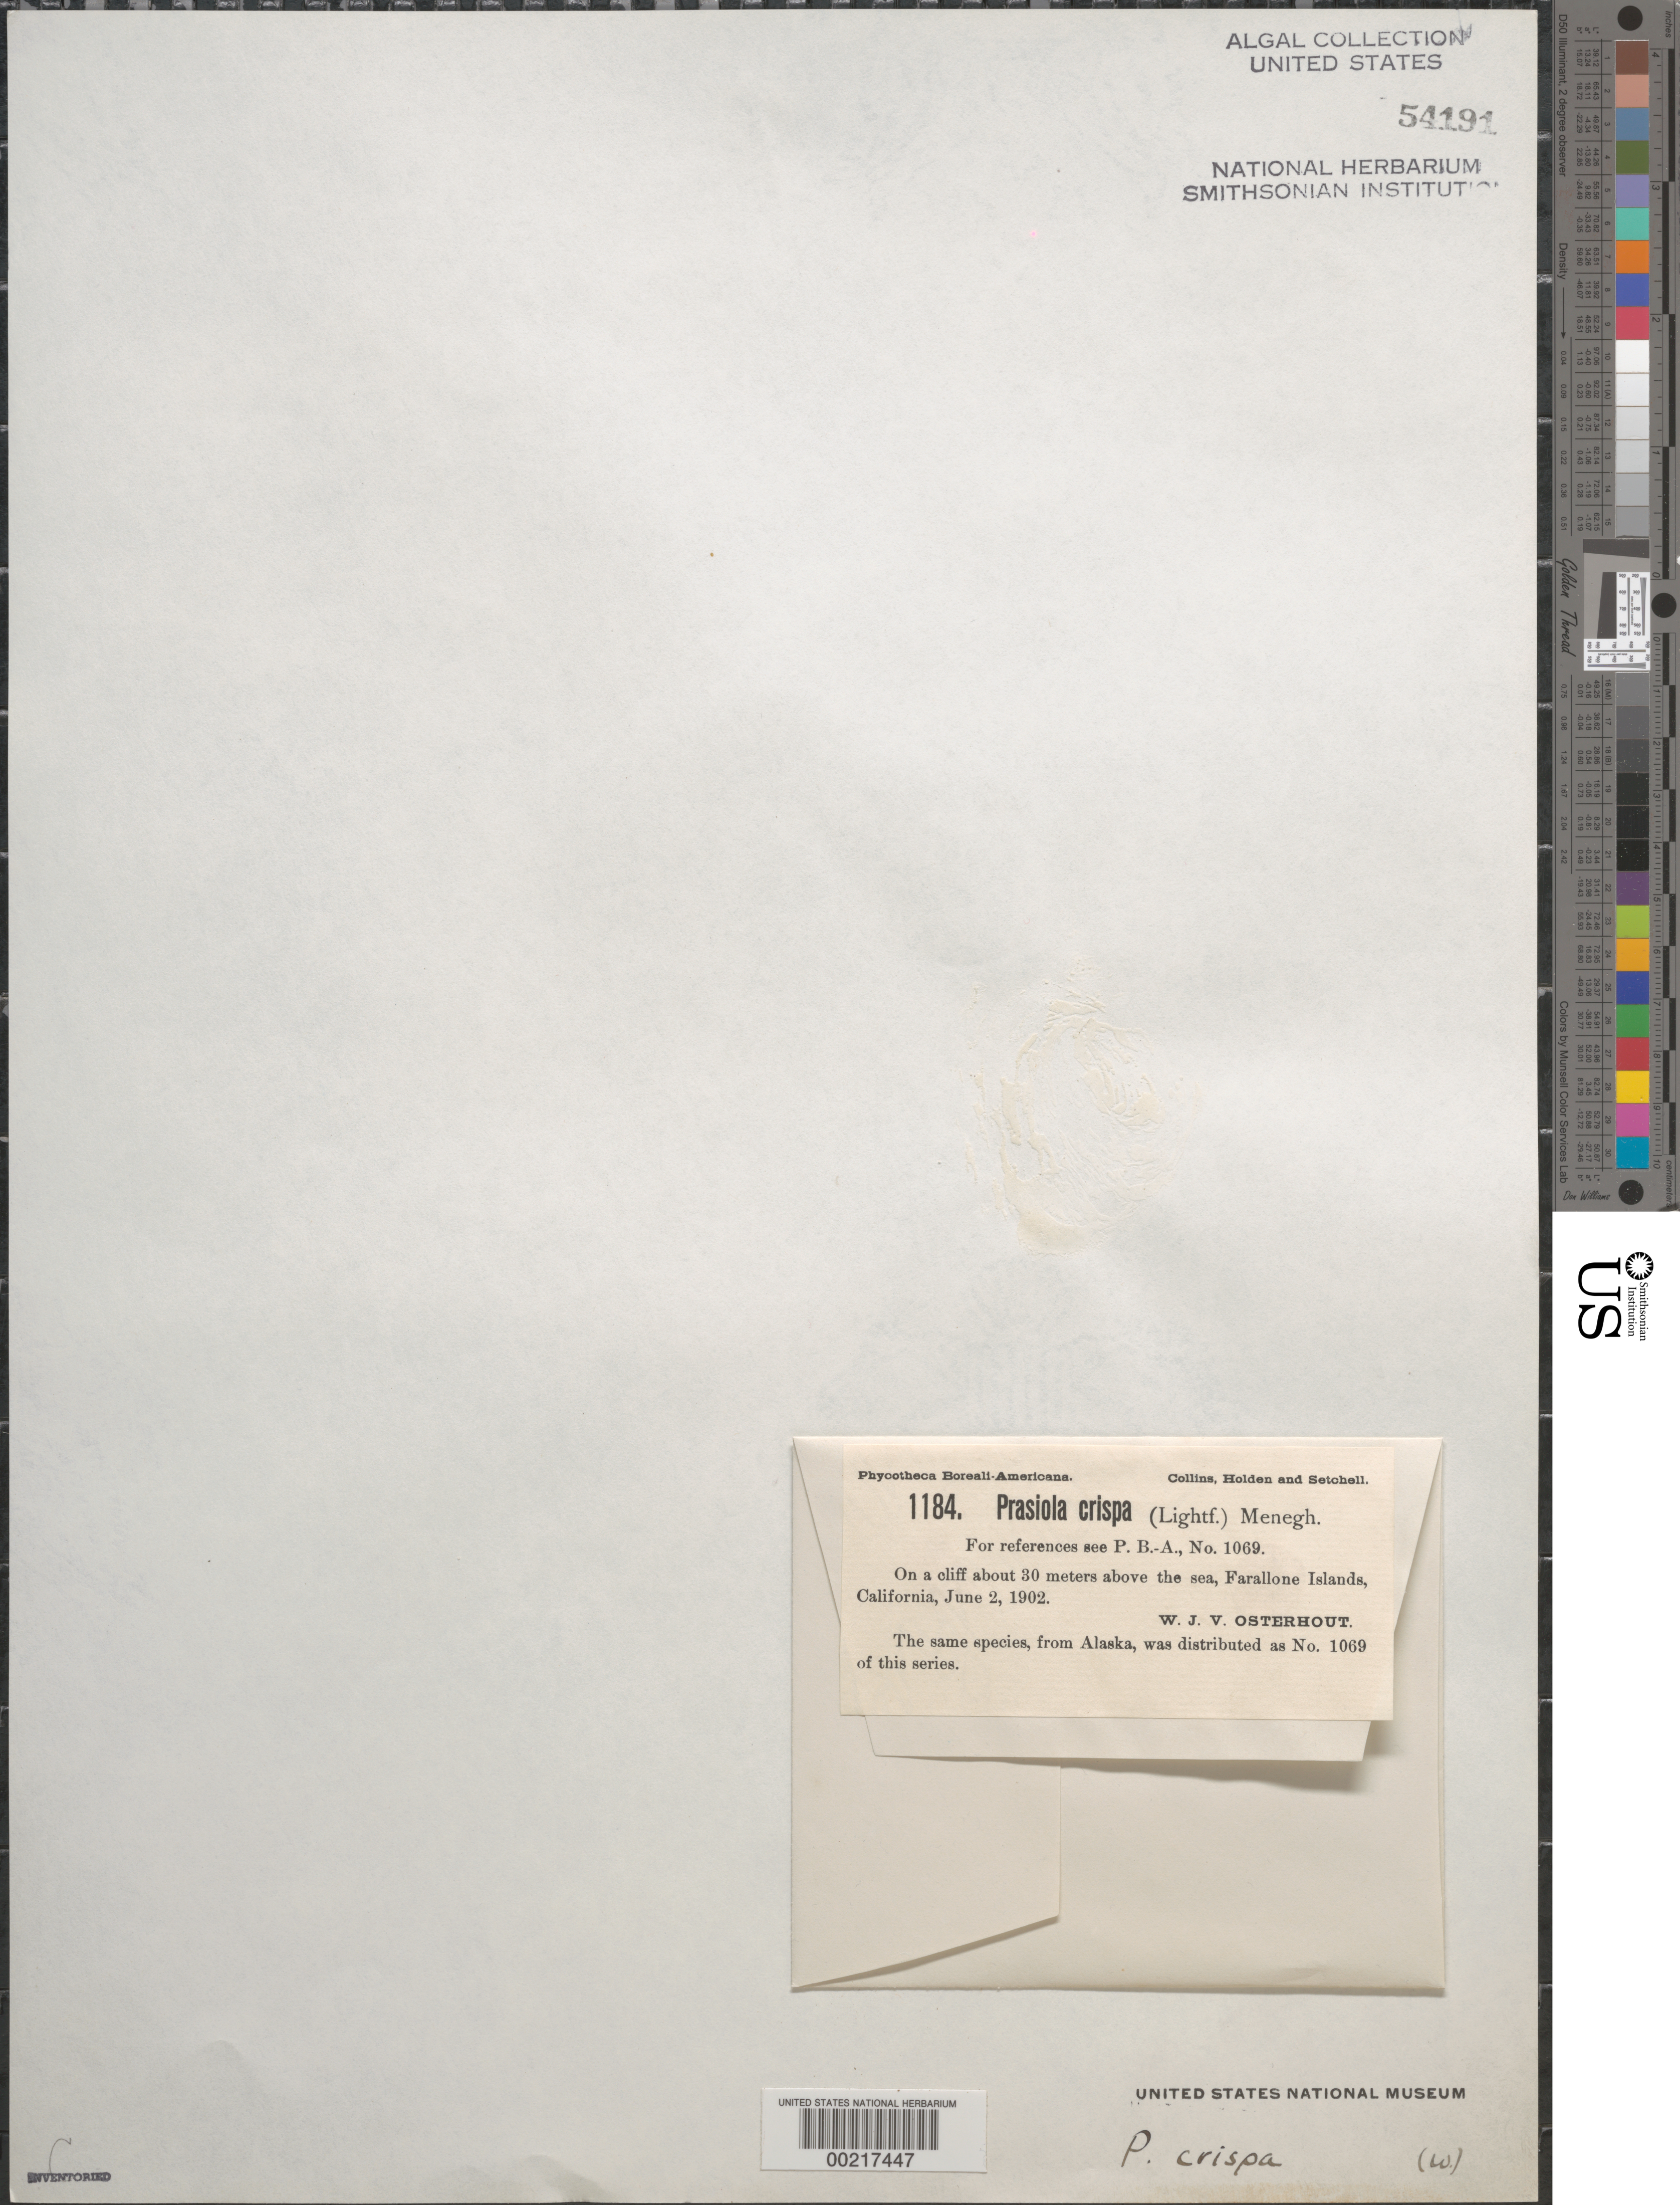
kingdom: Plantae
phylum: Chlorophyta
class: Trebouxiophyceae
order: Prasiolales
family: Prasiolaceae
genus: Prasiola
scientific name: Prasiola crispa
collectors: W. Osterhout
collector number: PB-A 1184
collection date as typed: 02 Jun 1902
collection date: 1902-06-02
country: United States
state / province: California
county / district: San Francisco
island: Farallon Islands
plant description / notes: Collins, Holden & Setchell, Phycotheca Boreali-Americana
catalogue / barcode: US 54191